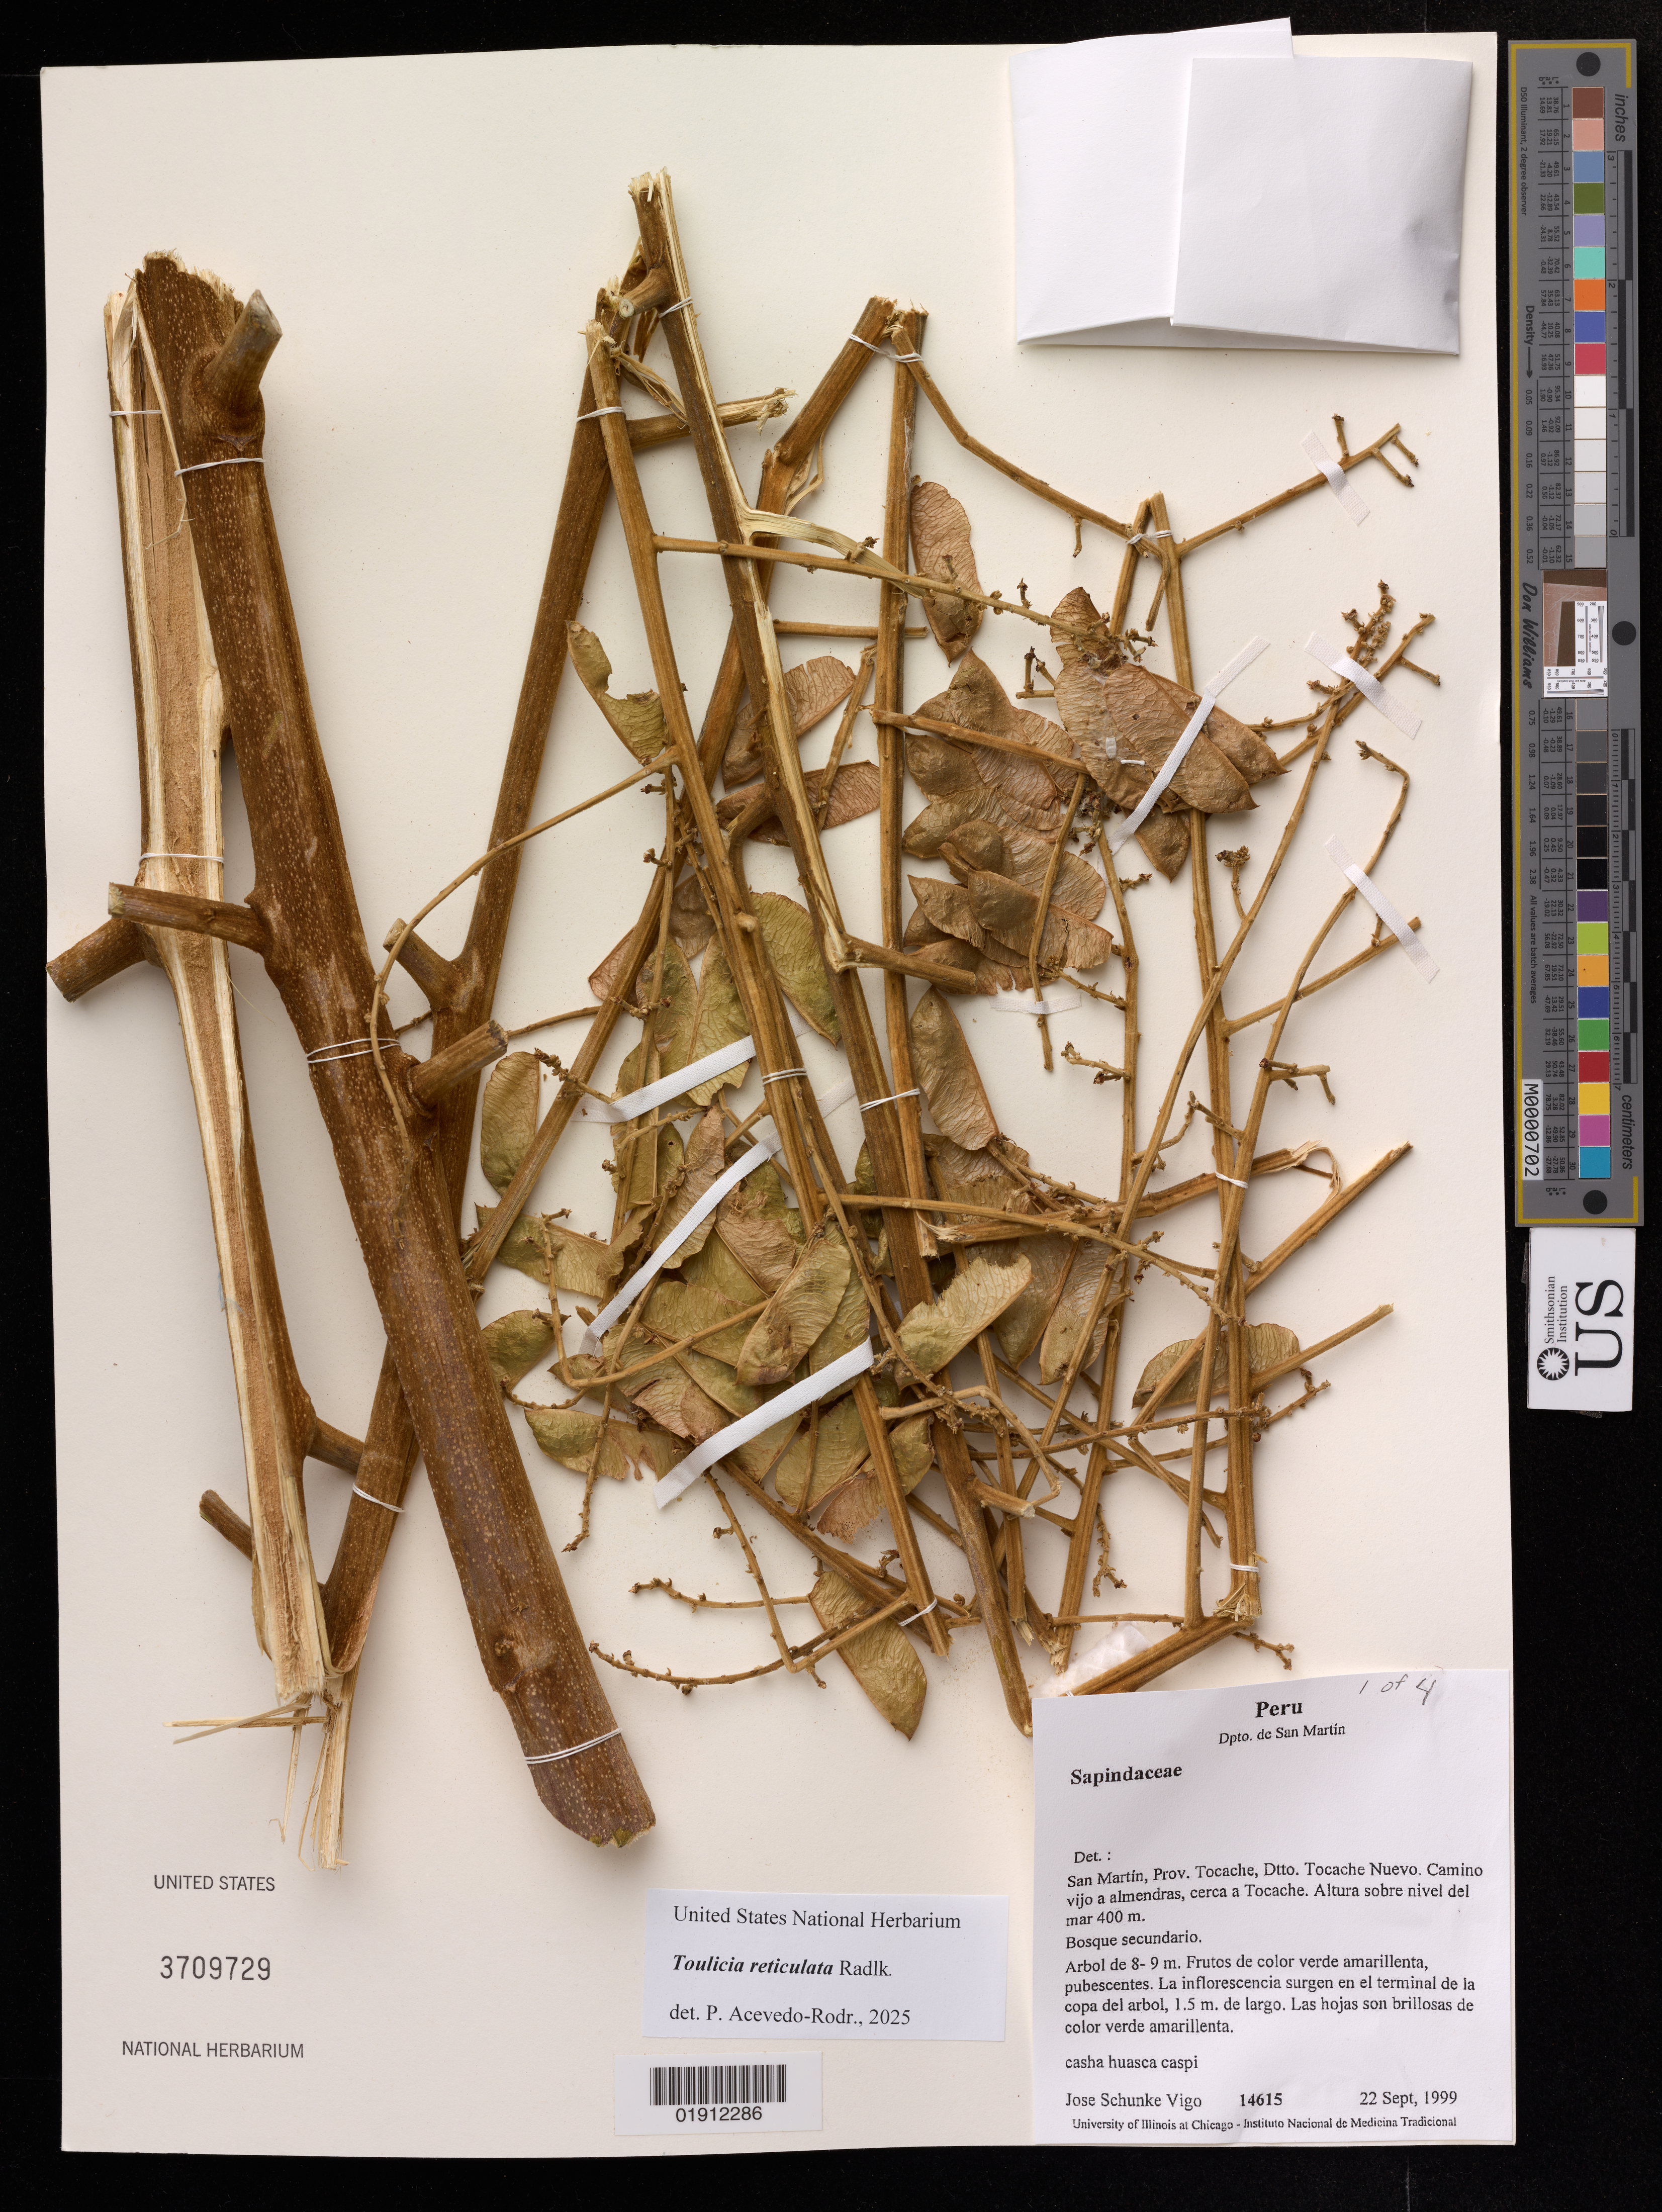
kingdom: Plantae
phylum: Tracheophyta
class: Magnoliopsida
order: Sapindales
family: Sapindaceae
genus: Toulicia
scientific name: Toulicia reticulata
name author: Radlk.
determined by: Acevedo-Rodriguez, P., (US), Smithsonian Institution - National Museum of Natural History (UNITED STATES)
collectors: J. Schunke-Vigo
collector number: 14615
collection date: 1999-09-22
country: Peru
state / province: San Martín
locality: Prov. Tocache, Dtto. Tocache Nuevo. Camino vijo a almendras, cerca a Tocache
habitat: Bosque secundario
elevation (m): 400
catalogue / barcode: US 3709729